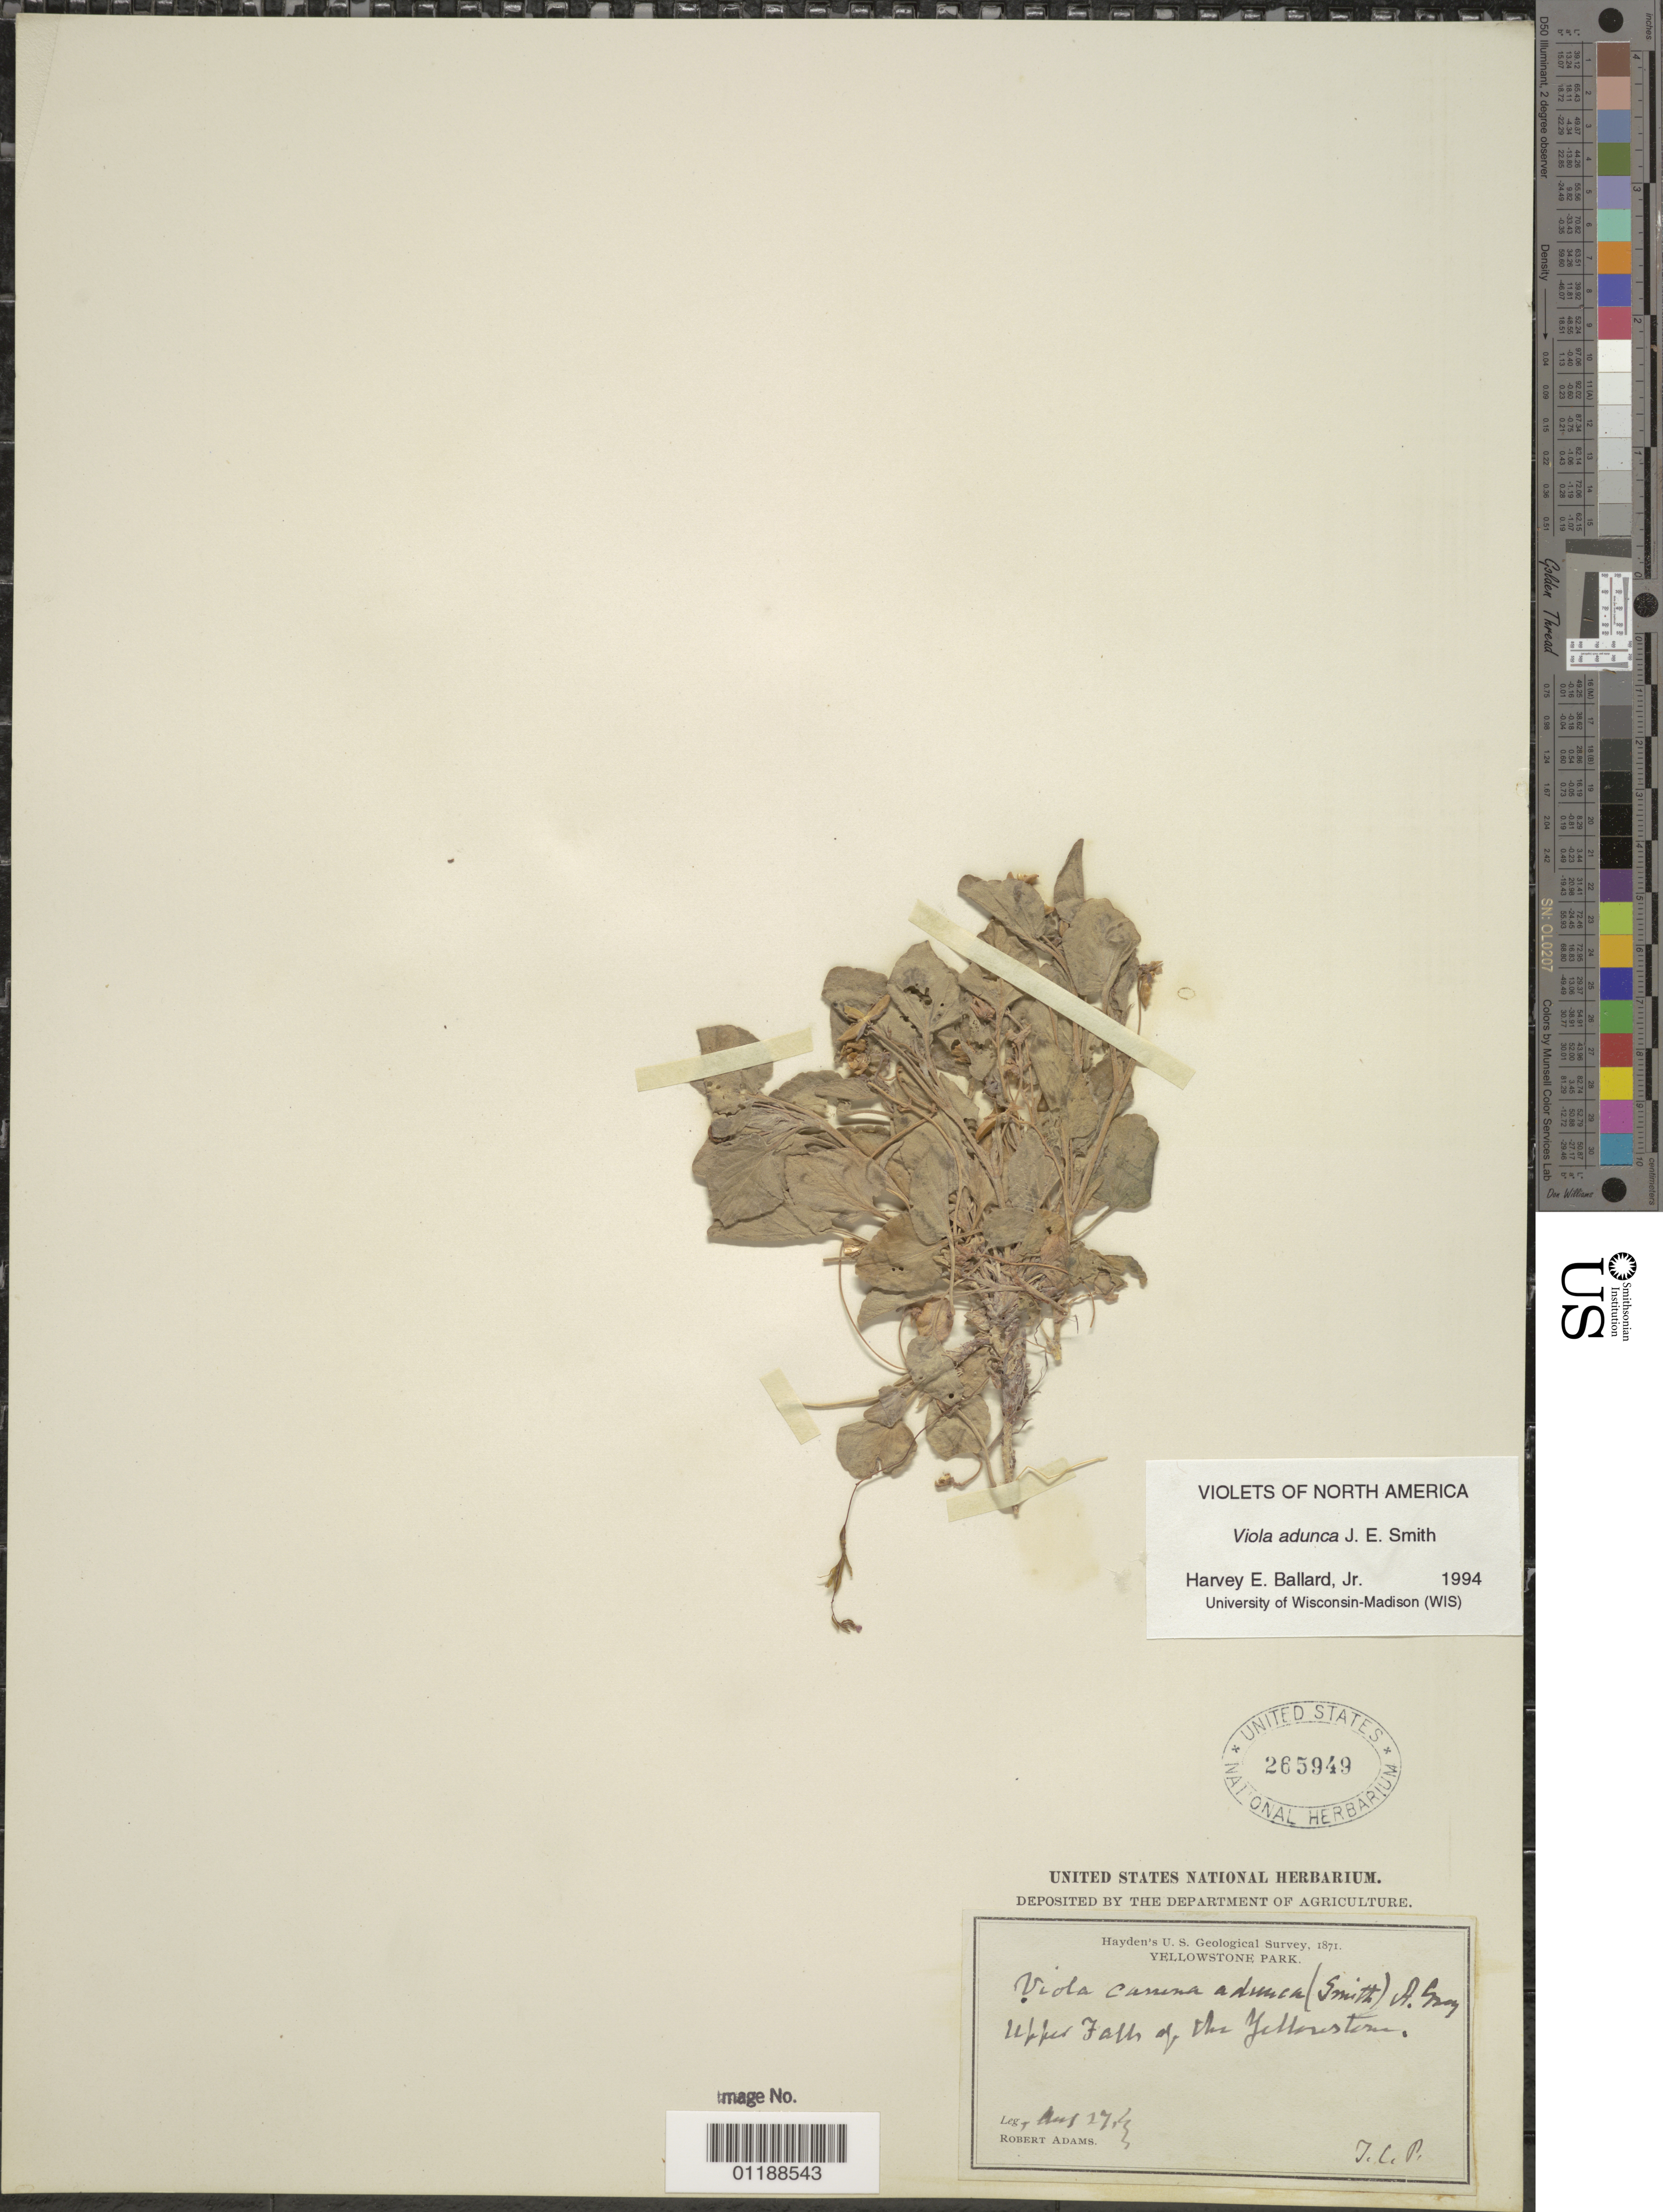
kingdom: Plantae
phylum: Tracheophyta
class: Magnoliopsida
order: Malpighiales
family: Violaceae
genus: Viola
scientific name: Viola adunca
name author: Sm.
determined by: Ballard, Harvey E.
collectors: R. Adams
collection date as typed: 27 Aug 1871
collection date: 1871-08-27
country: United States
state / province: Wyoming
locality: Upper Falls of the Yellowstone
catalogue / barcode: US 265949